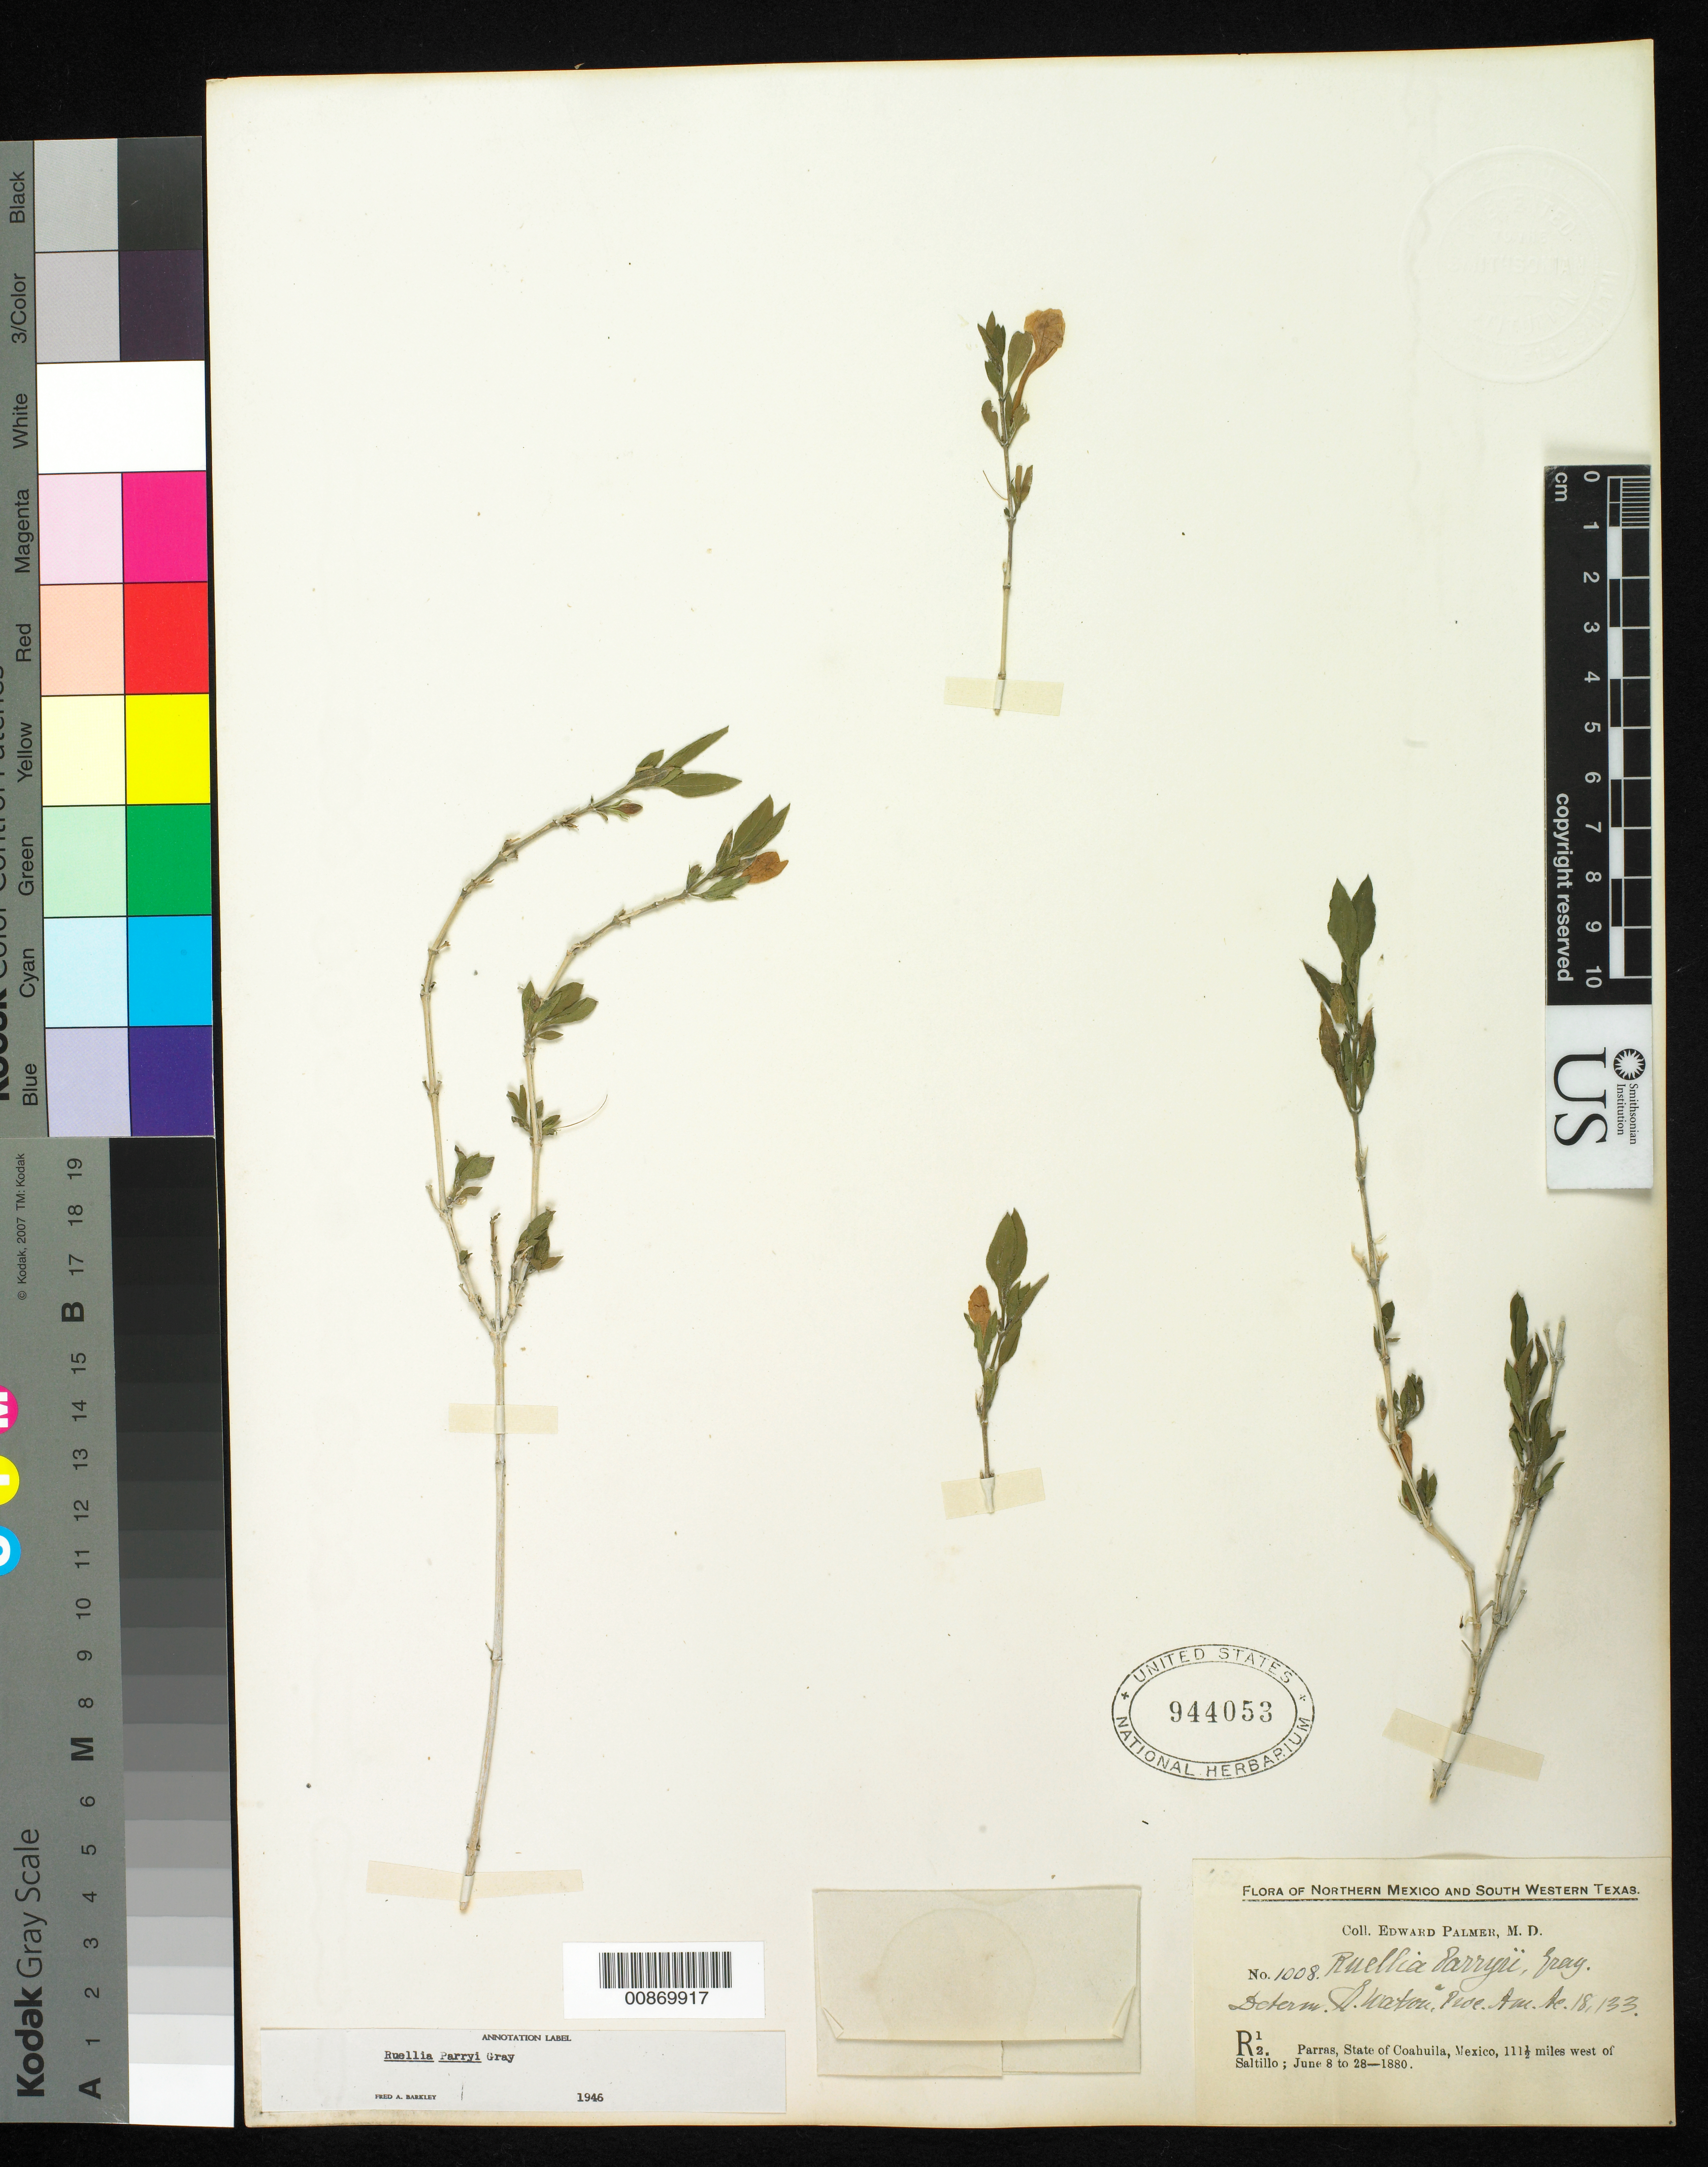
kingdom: Plantae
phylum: Tracheophyta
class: Magnoliopsida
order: Lamiales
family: Acanthaceae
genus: Ruellia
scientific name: Ruellia parryi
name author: A. Gray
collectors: E. Palmer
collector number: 1008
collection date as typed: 08 Jun 1880 to 28 Jun 1880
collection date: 1880-06-08/1880-06-28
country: Mexico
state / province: Coahuila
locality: R12. Parras, Coahuila, 111½ miles west of Saltillo.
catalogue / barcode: US 944053